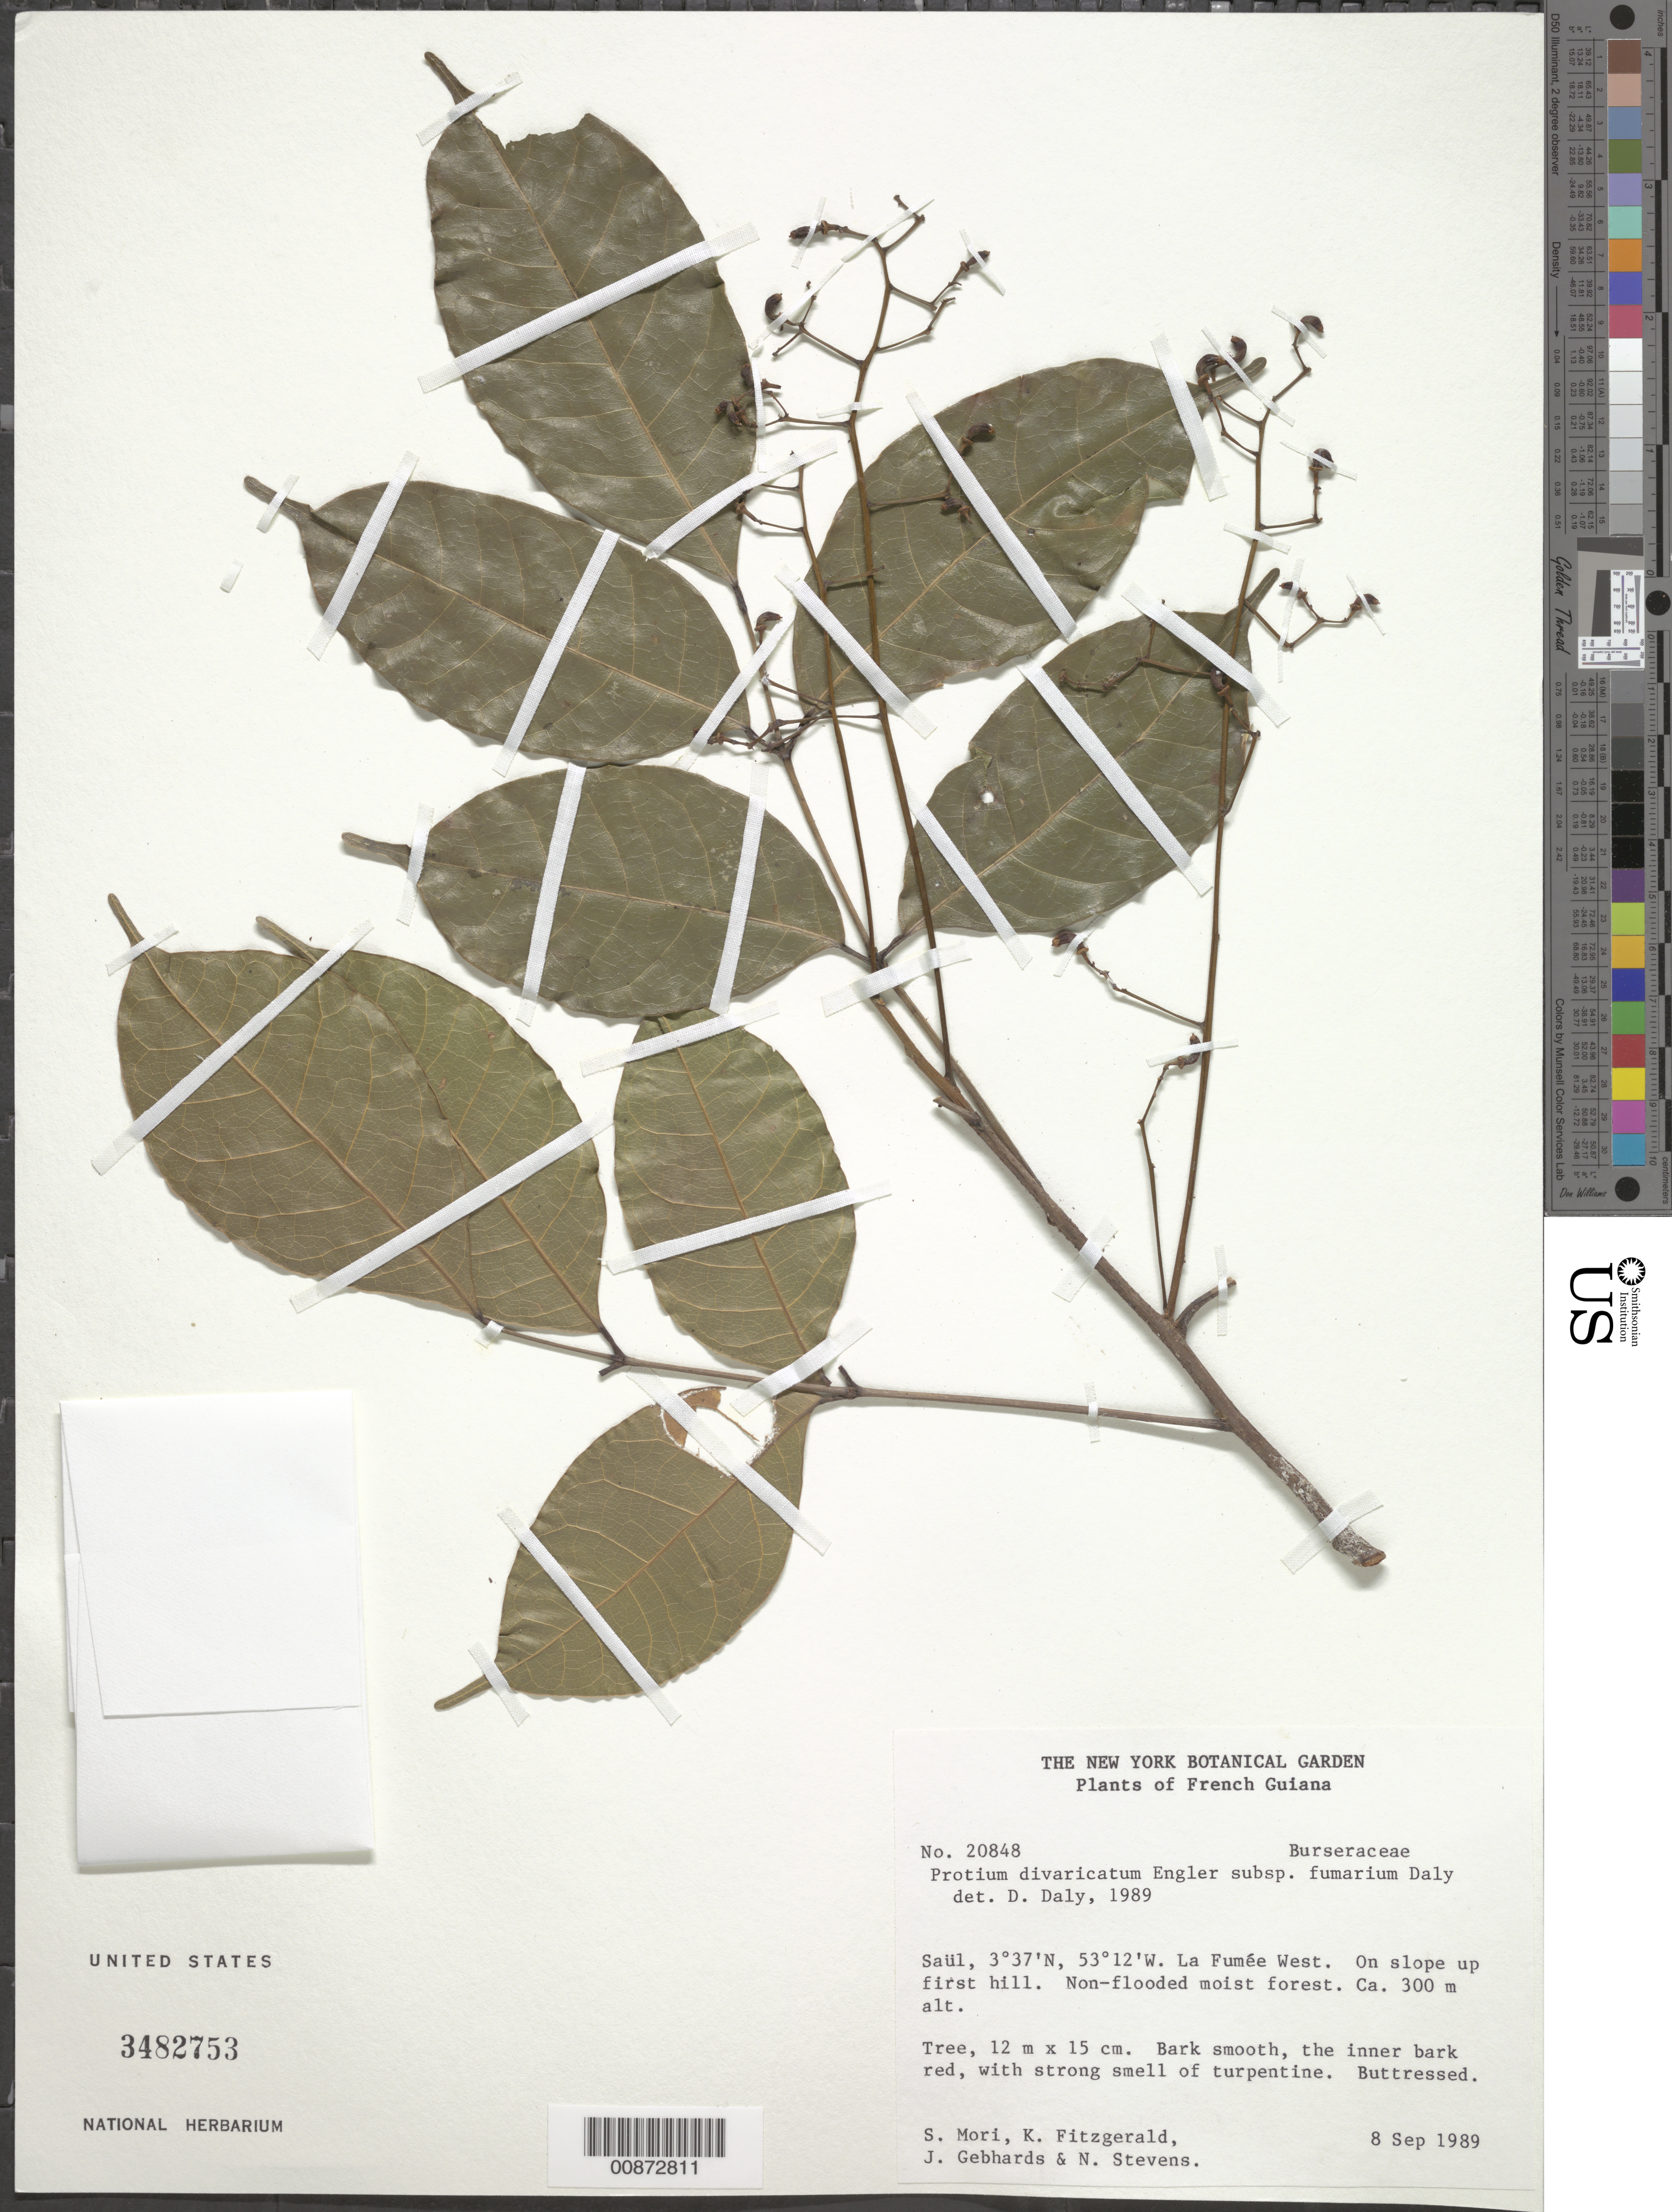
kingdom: Plantae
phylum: Tracheophyta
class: Magnoliopsida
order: Sapindales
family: Burseraceae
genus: Protium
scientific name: Protium divaricatum subsp. fumarium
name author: Daly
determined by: Daly, D. C.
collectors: S. Mori, K. Fitzgerald, J. Gebhards & N. Stevens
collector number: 20848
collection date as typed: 8-Sep-89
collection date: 1989-09-08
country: French Guiana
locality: Saül, La Fumée Oeste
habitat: Non-flooded moist forest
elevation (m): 300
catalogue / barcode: US 3482753